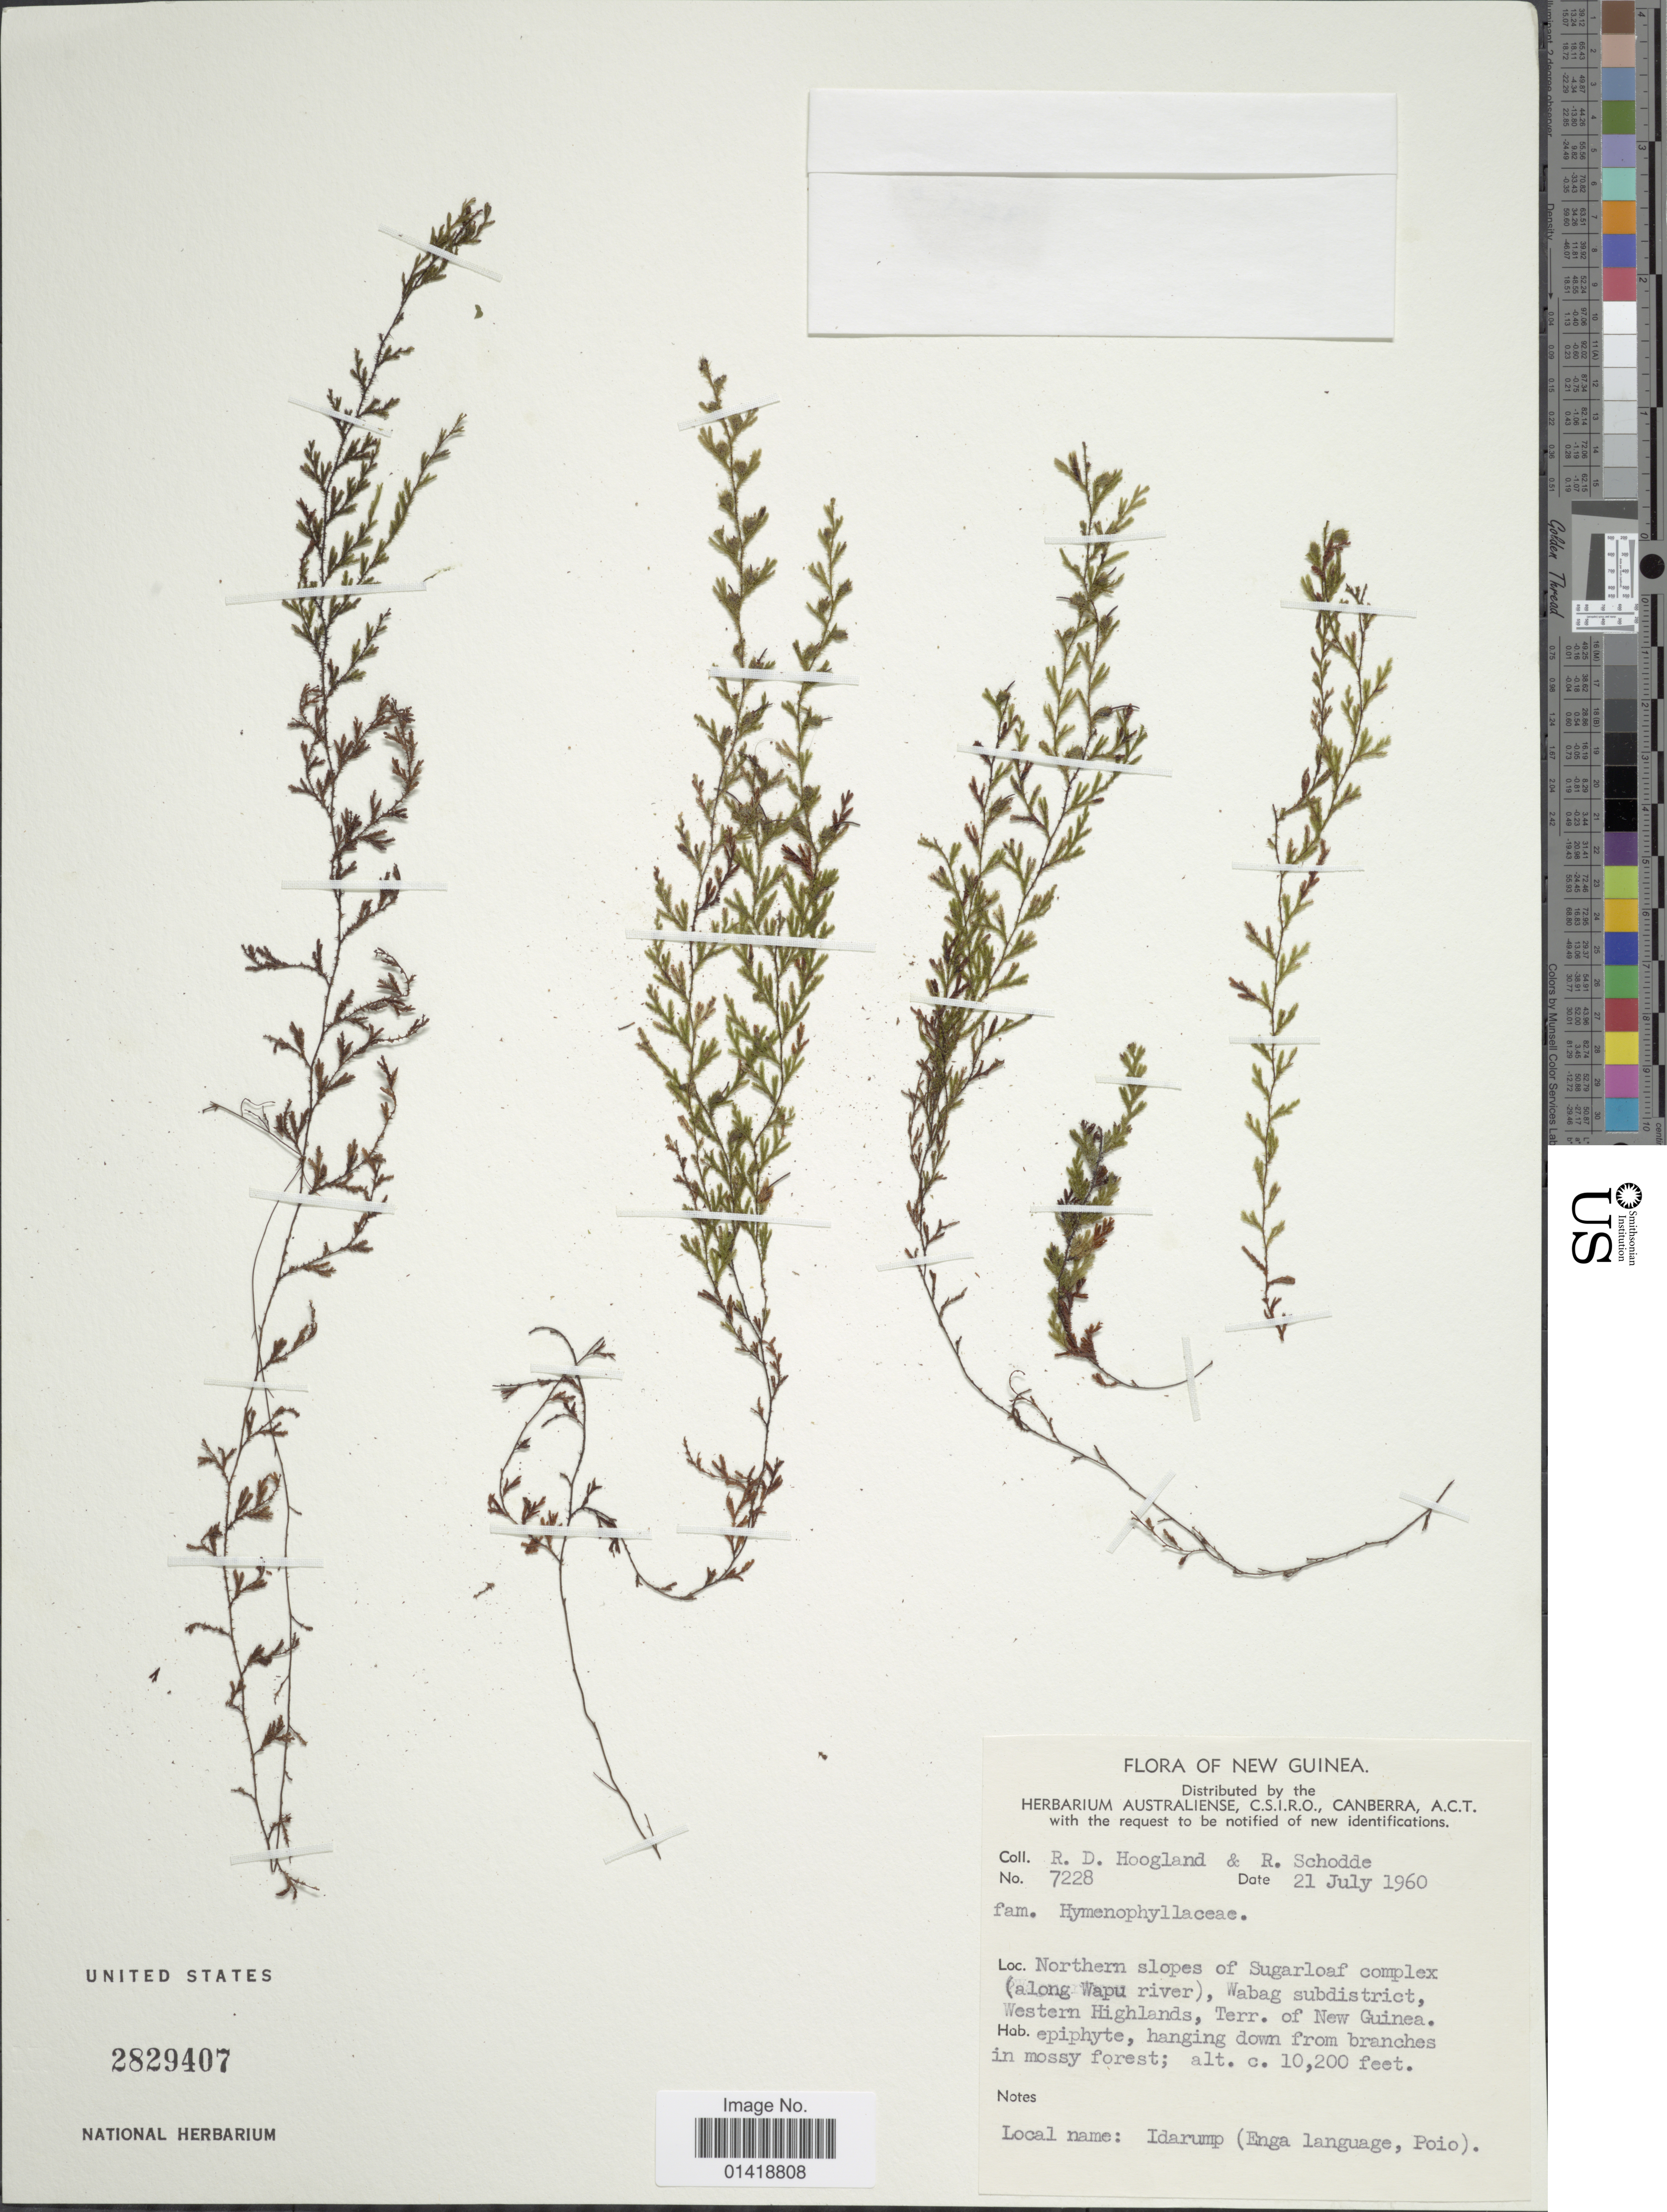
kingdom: Plantae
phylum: Tracheophyta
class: Polypodiopsida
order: Hymenophyllales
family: Hymenophyllaceae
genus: Hymenophyllum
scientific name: Hymenophyllum sp.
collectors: R. D. Hoogland & R. Schodde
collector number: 7228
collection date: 1960-07-21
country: Papua New Guinea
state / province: Western Highlands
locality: New Guinea. Northern slopes of Sugarloaf complex (along Wapu river), Wabag subdistrict, Western Highlands, Terr. Of New Guinea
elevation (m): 3109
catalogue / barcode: US 2829407